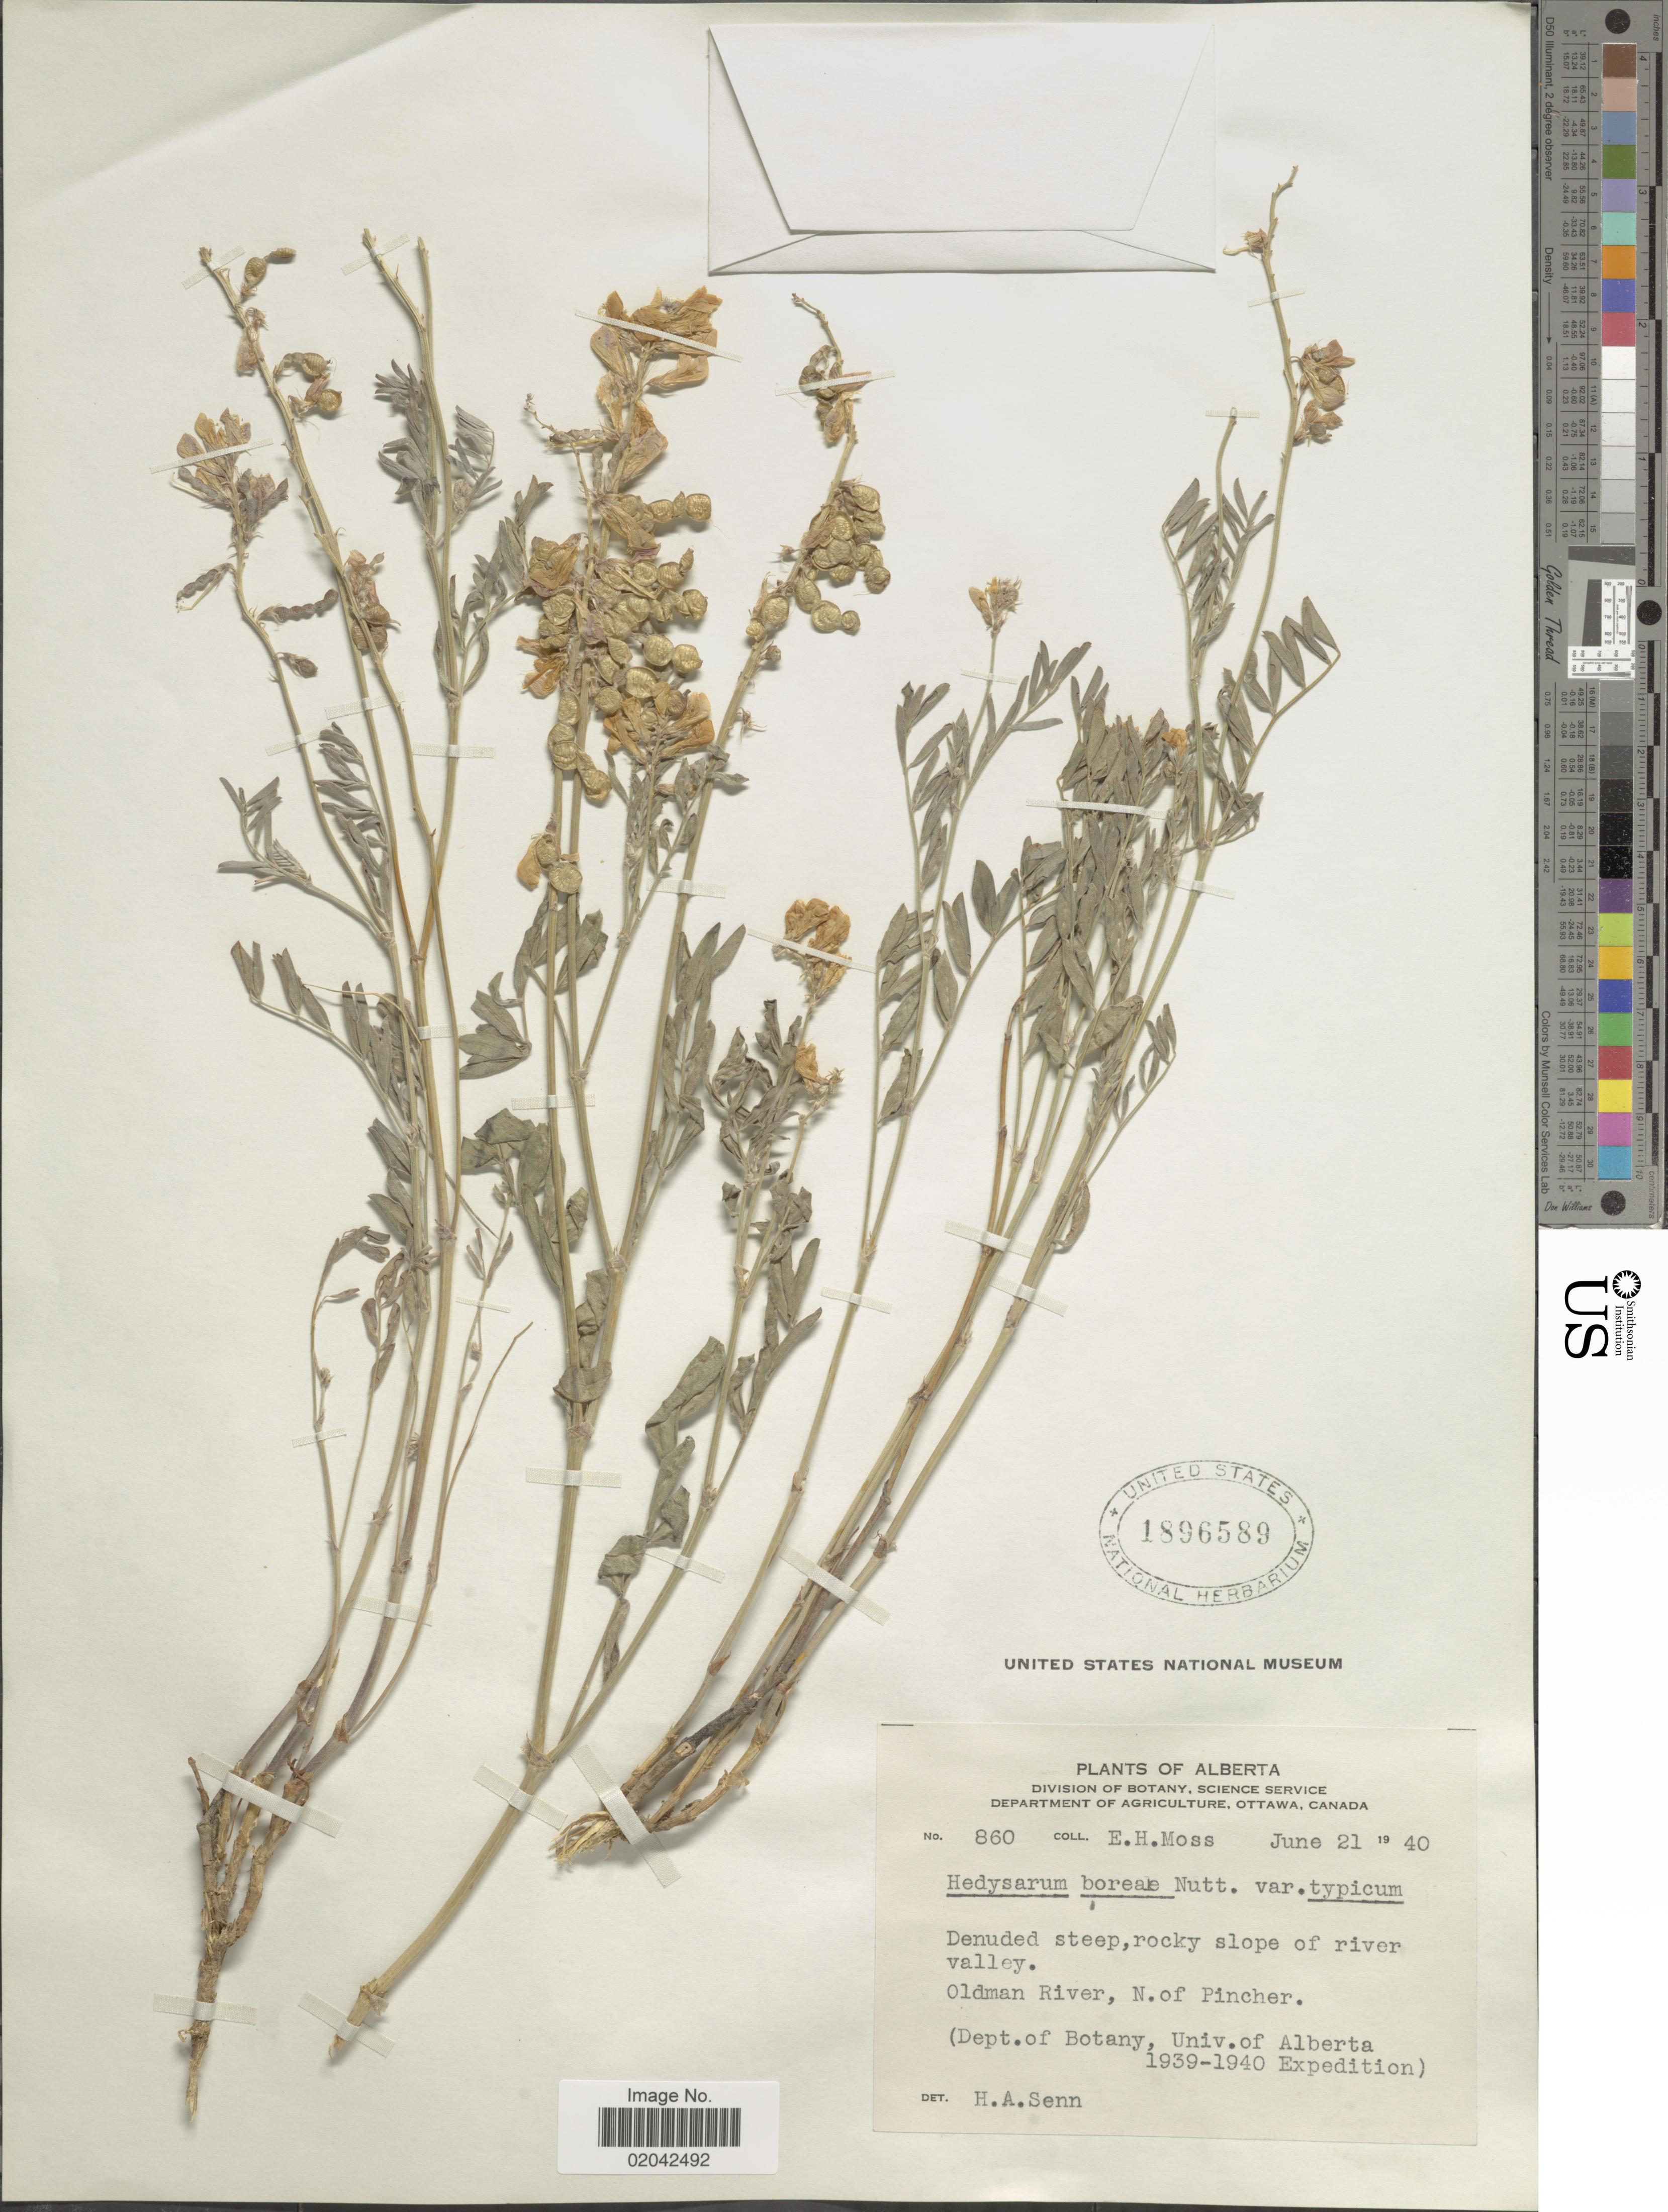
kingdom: Plantae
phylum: Tracheophyta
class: Magnoliopsida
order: Fabales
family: Fabaceae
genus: Hedysarum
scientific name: Hedysarum boreale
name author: Nutt.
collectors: E. Moss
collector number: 860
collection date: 1940-06-21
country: Canada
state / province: Alberta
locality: Oldman River, N of Pincher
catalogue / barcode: US 1896589